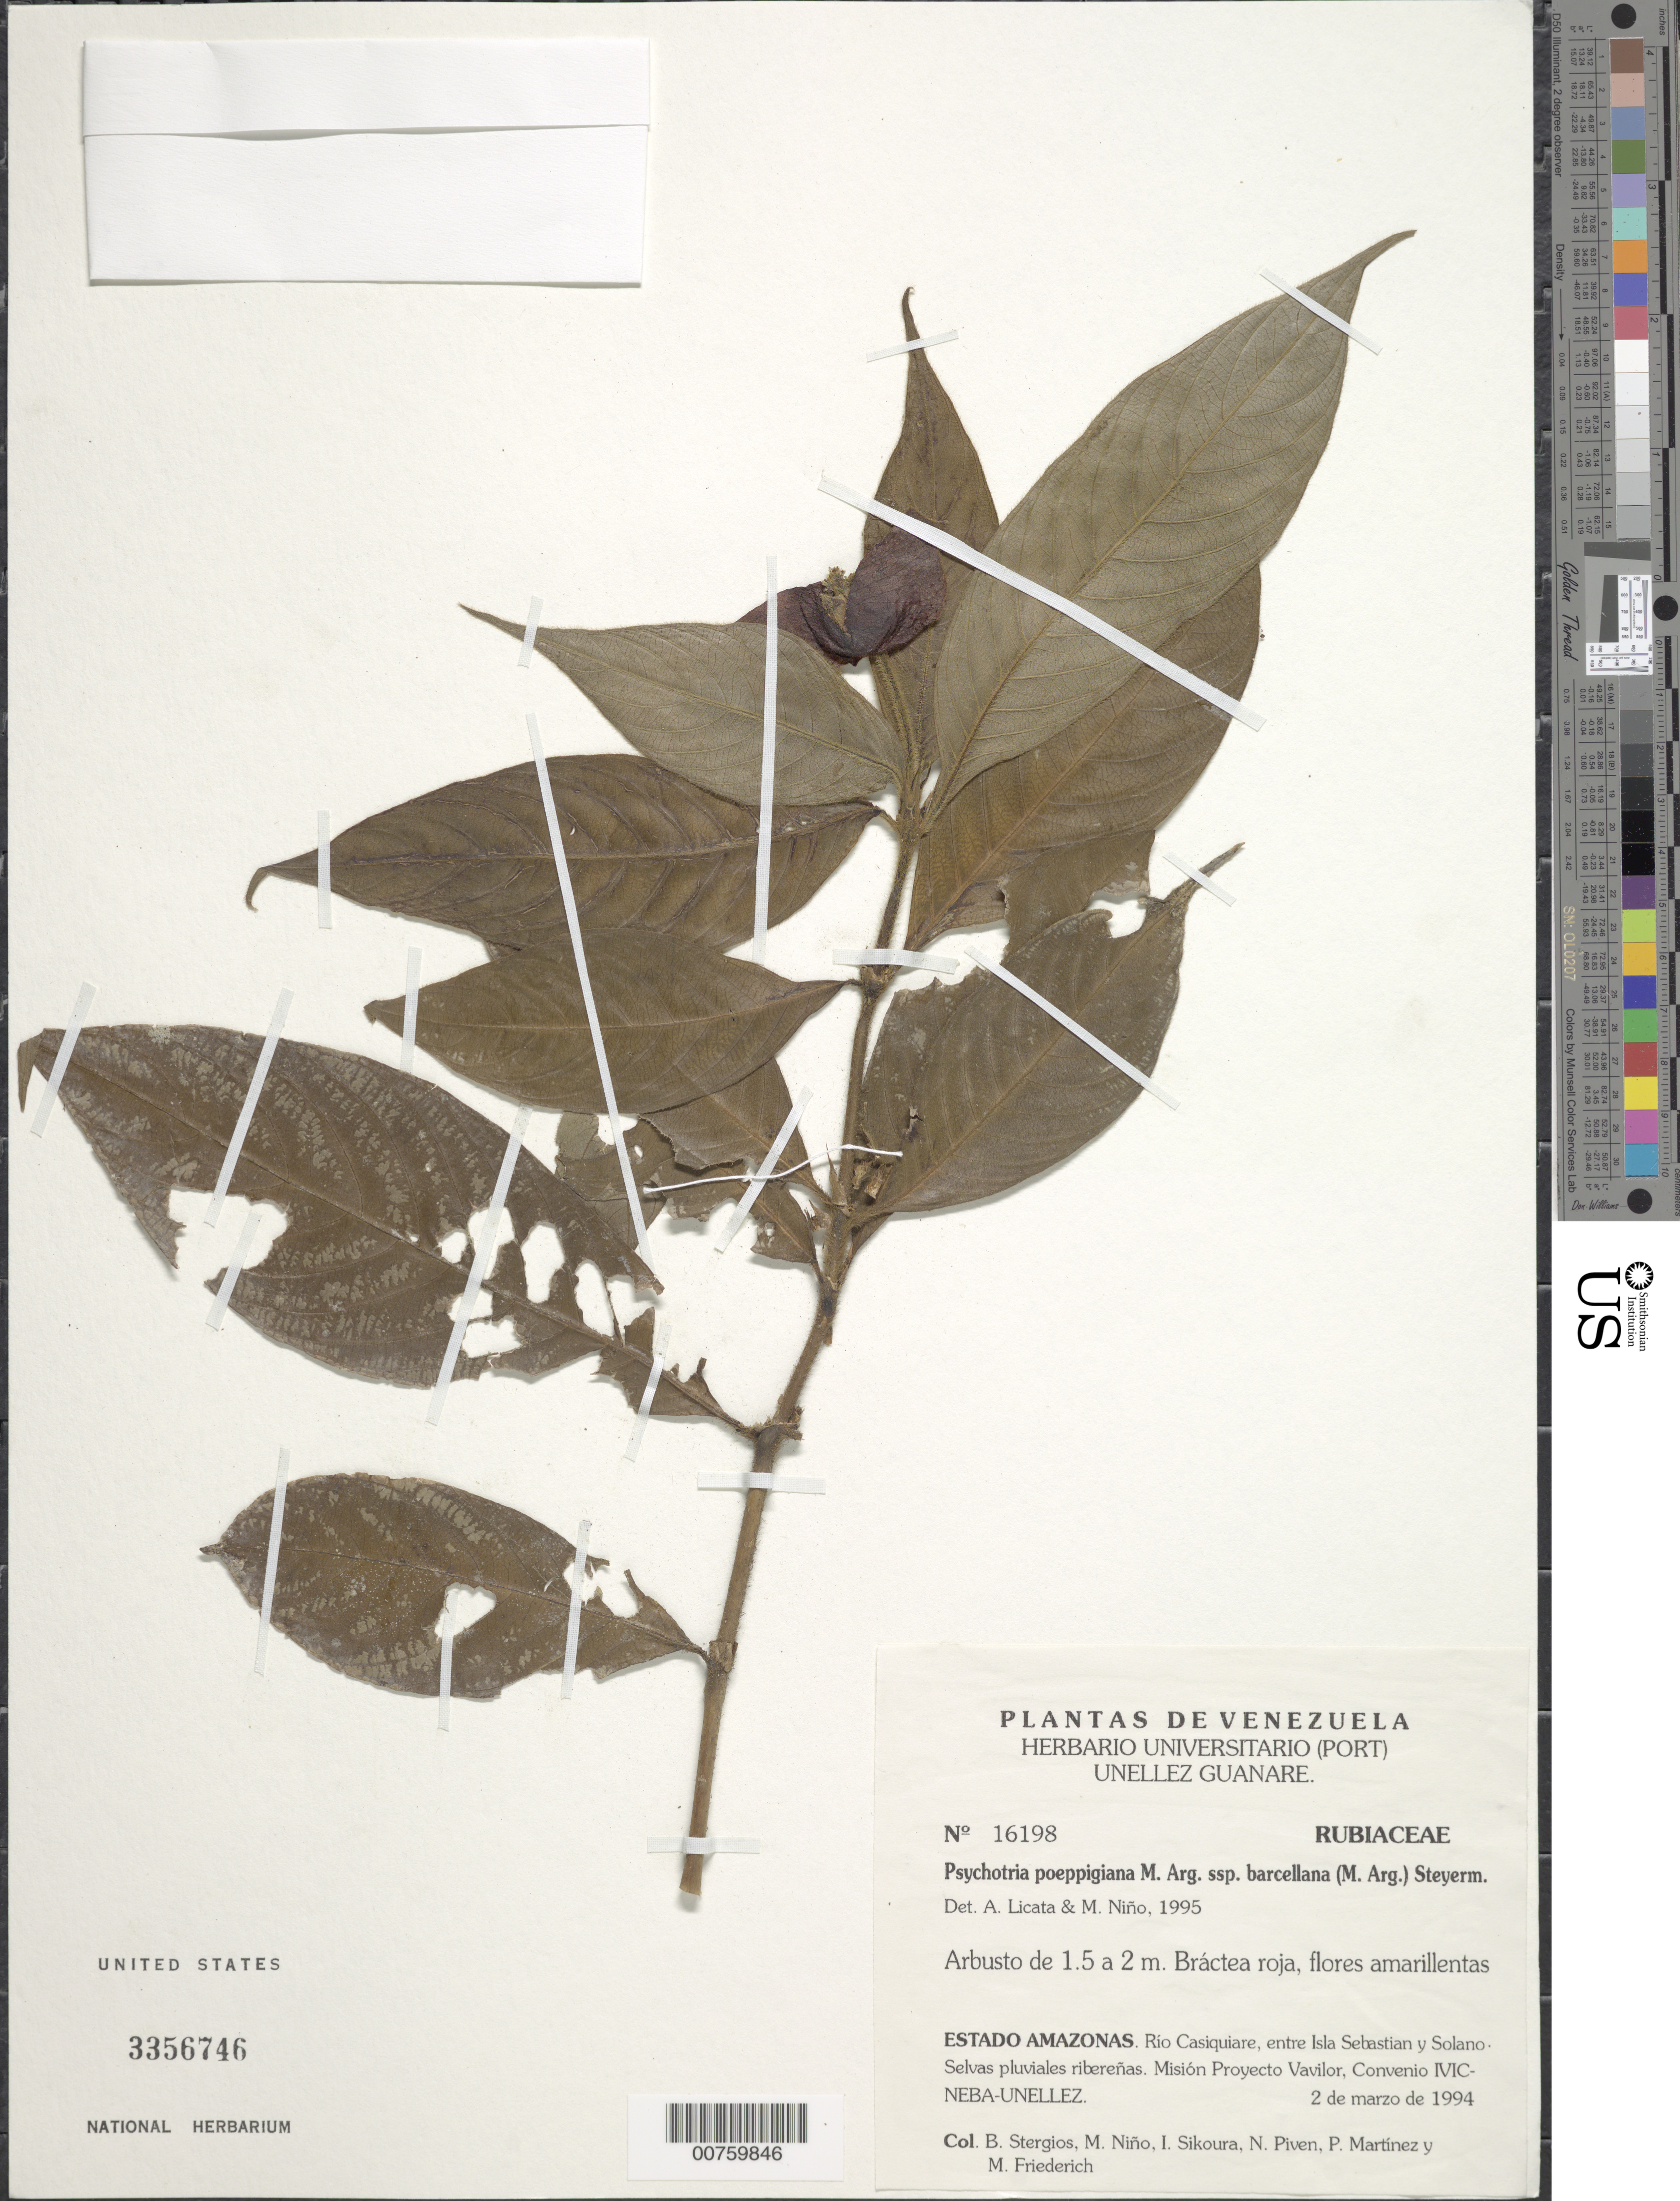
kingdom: Plantae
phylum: Tracheophyta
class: Magnoliopsida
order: Gentianales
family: Rubiaceae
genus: Psychotria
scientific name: Psychotria poeppigiana subsp. barcellana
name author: (Müll. Arg.) Steyerm.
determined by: Licata, A.; Niño, S. M.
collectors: B. G. Stergios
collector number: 16198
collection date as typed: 2-Mar-94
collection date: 1994-03-02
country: Venezuela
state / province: Amazonas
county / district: Río Negro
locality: Río Casiquaire, entre Isla Sebastian y Solano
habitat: Selvas pluviales riberenas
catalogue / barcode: US 3356746